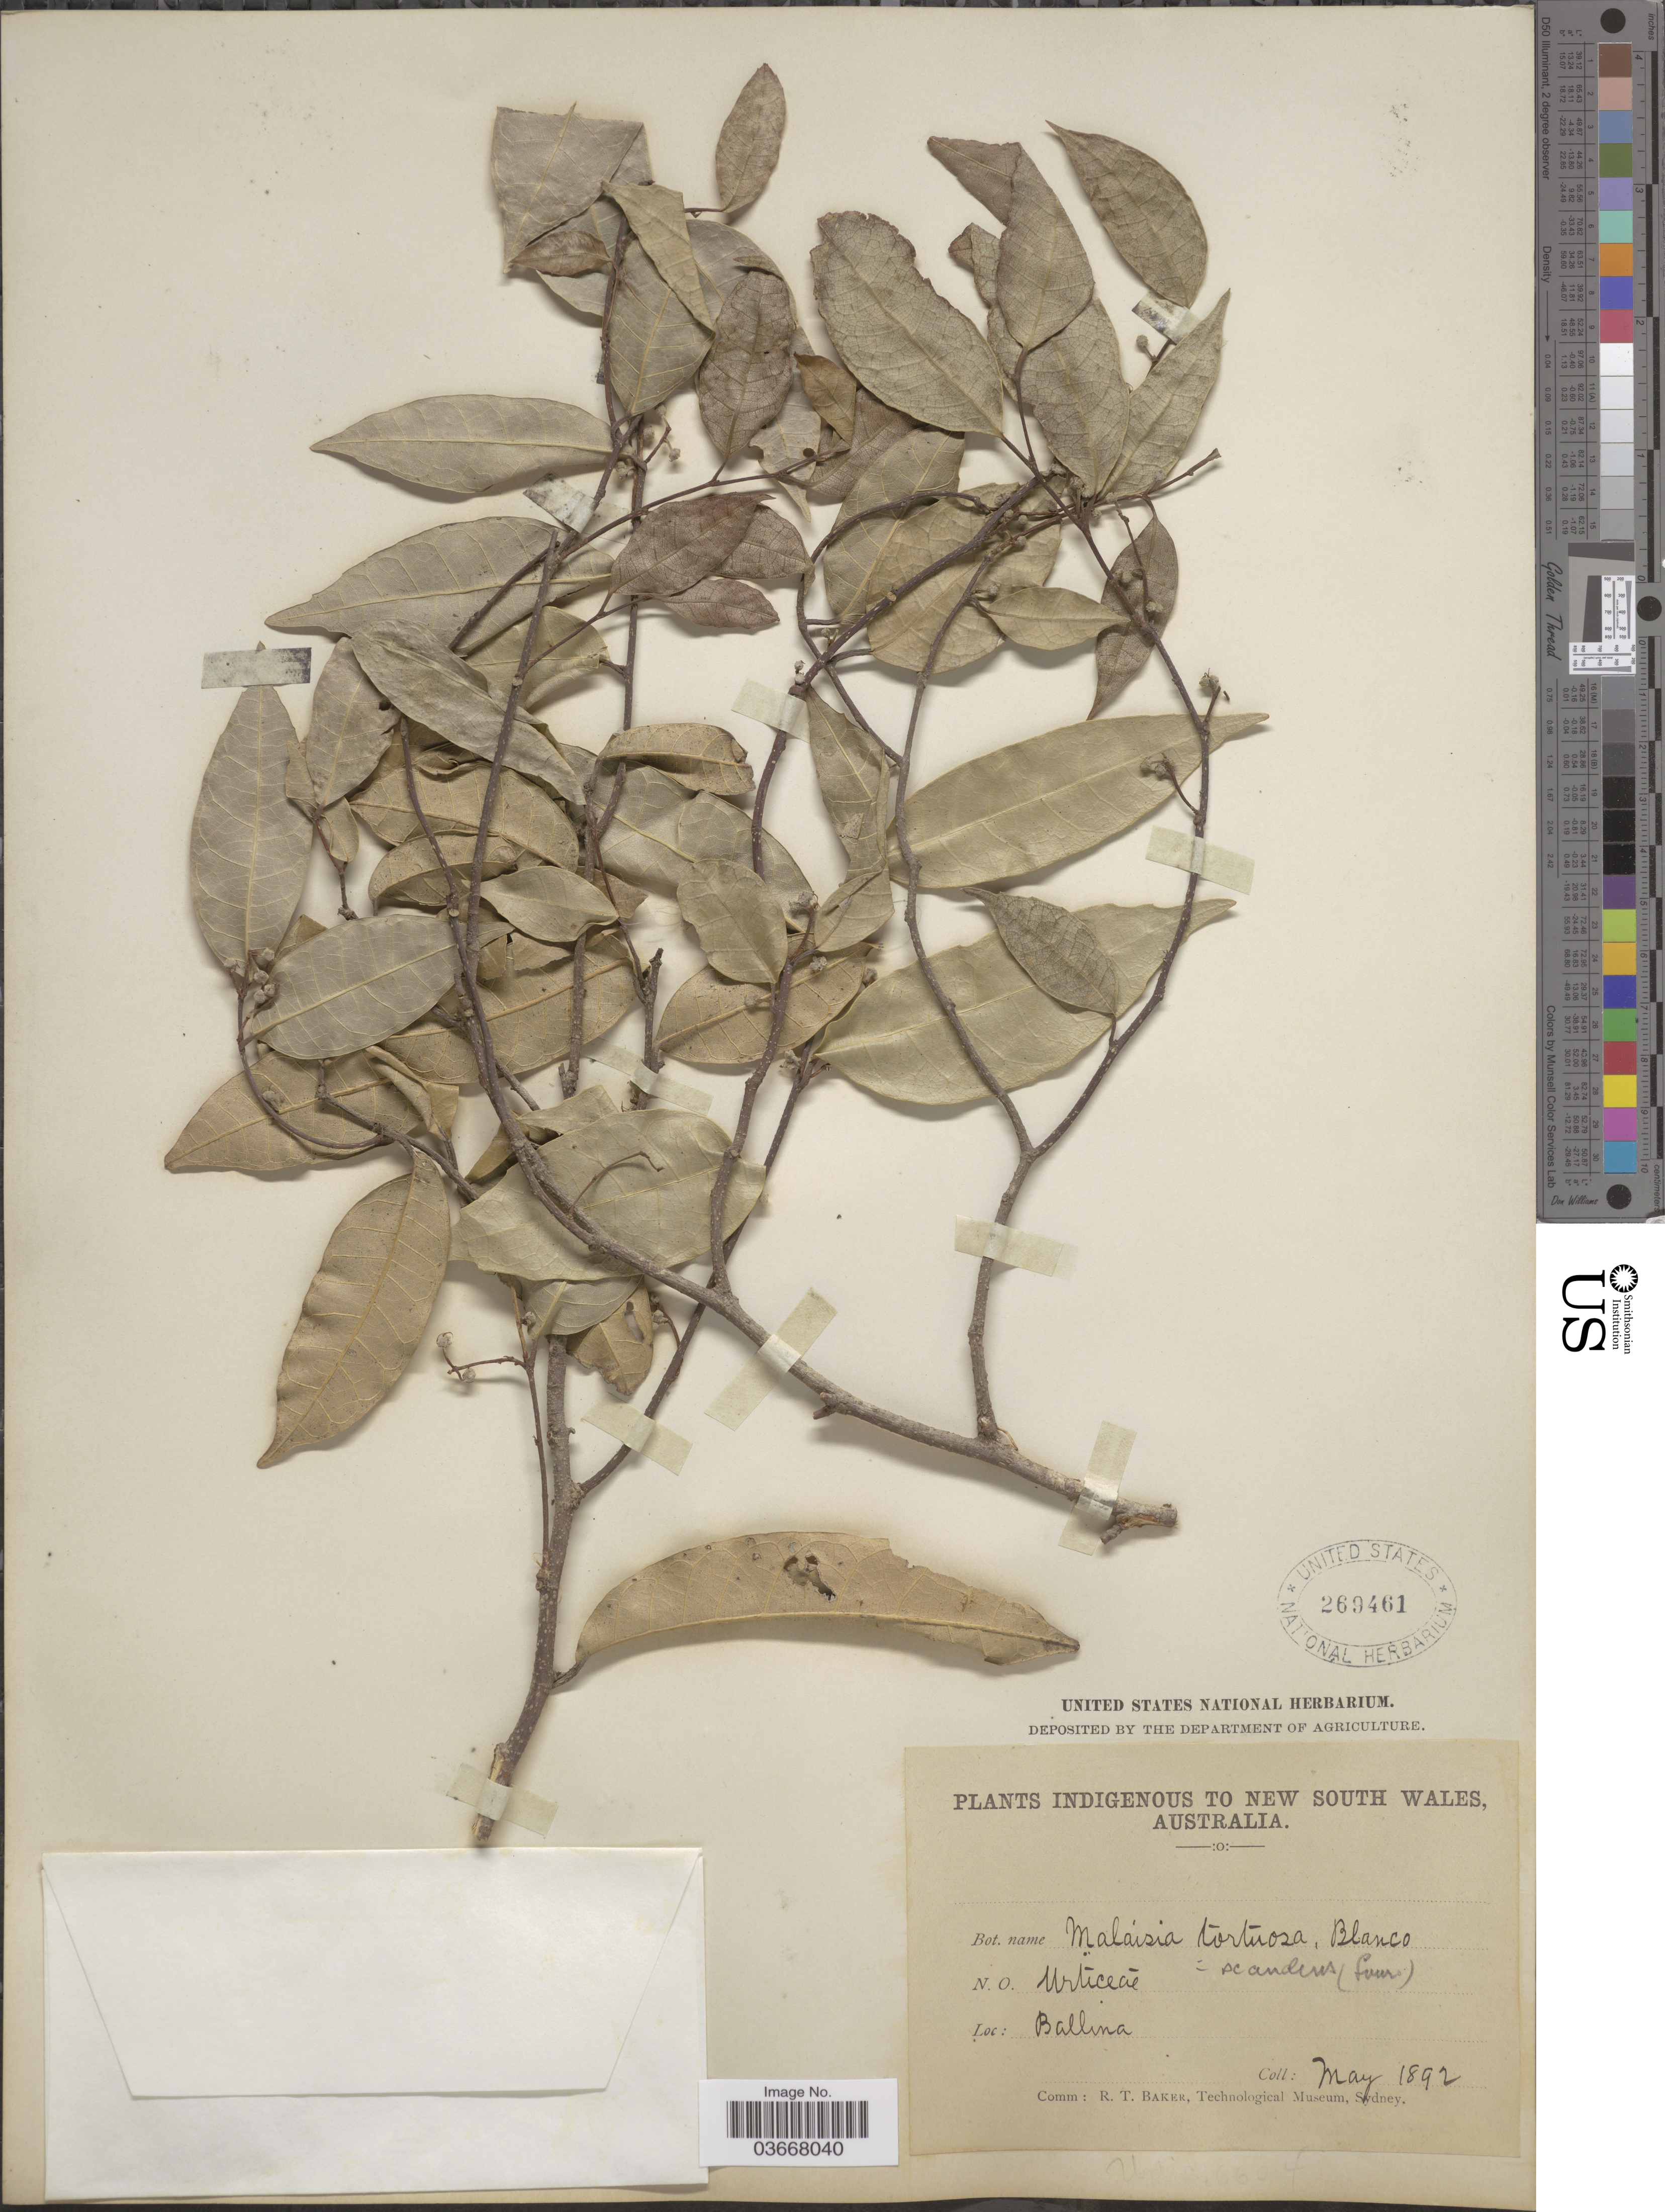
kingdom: Plantae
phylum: Tracheophyta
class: Magnoliopsida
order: Rosales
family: Moraceae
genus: Malaisia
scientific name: Malaisia scandens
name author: (Lour.) Planch.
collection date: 1892-05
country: Australia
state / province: New South Wales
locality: Ballina.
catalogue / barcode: US 269461